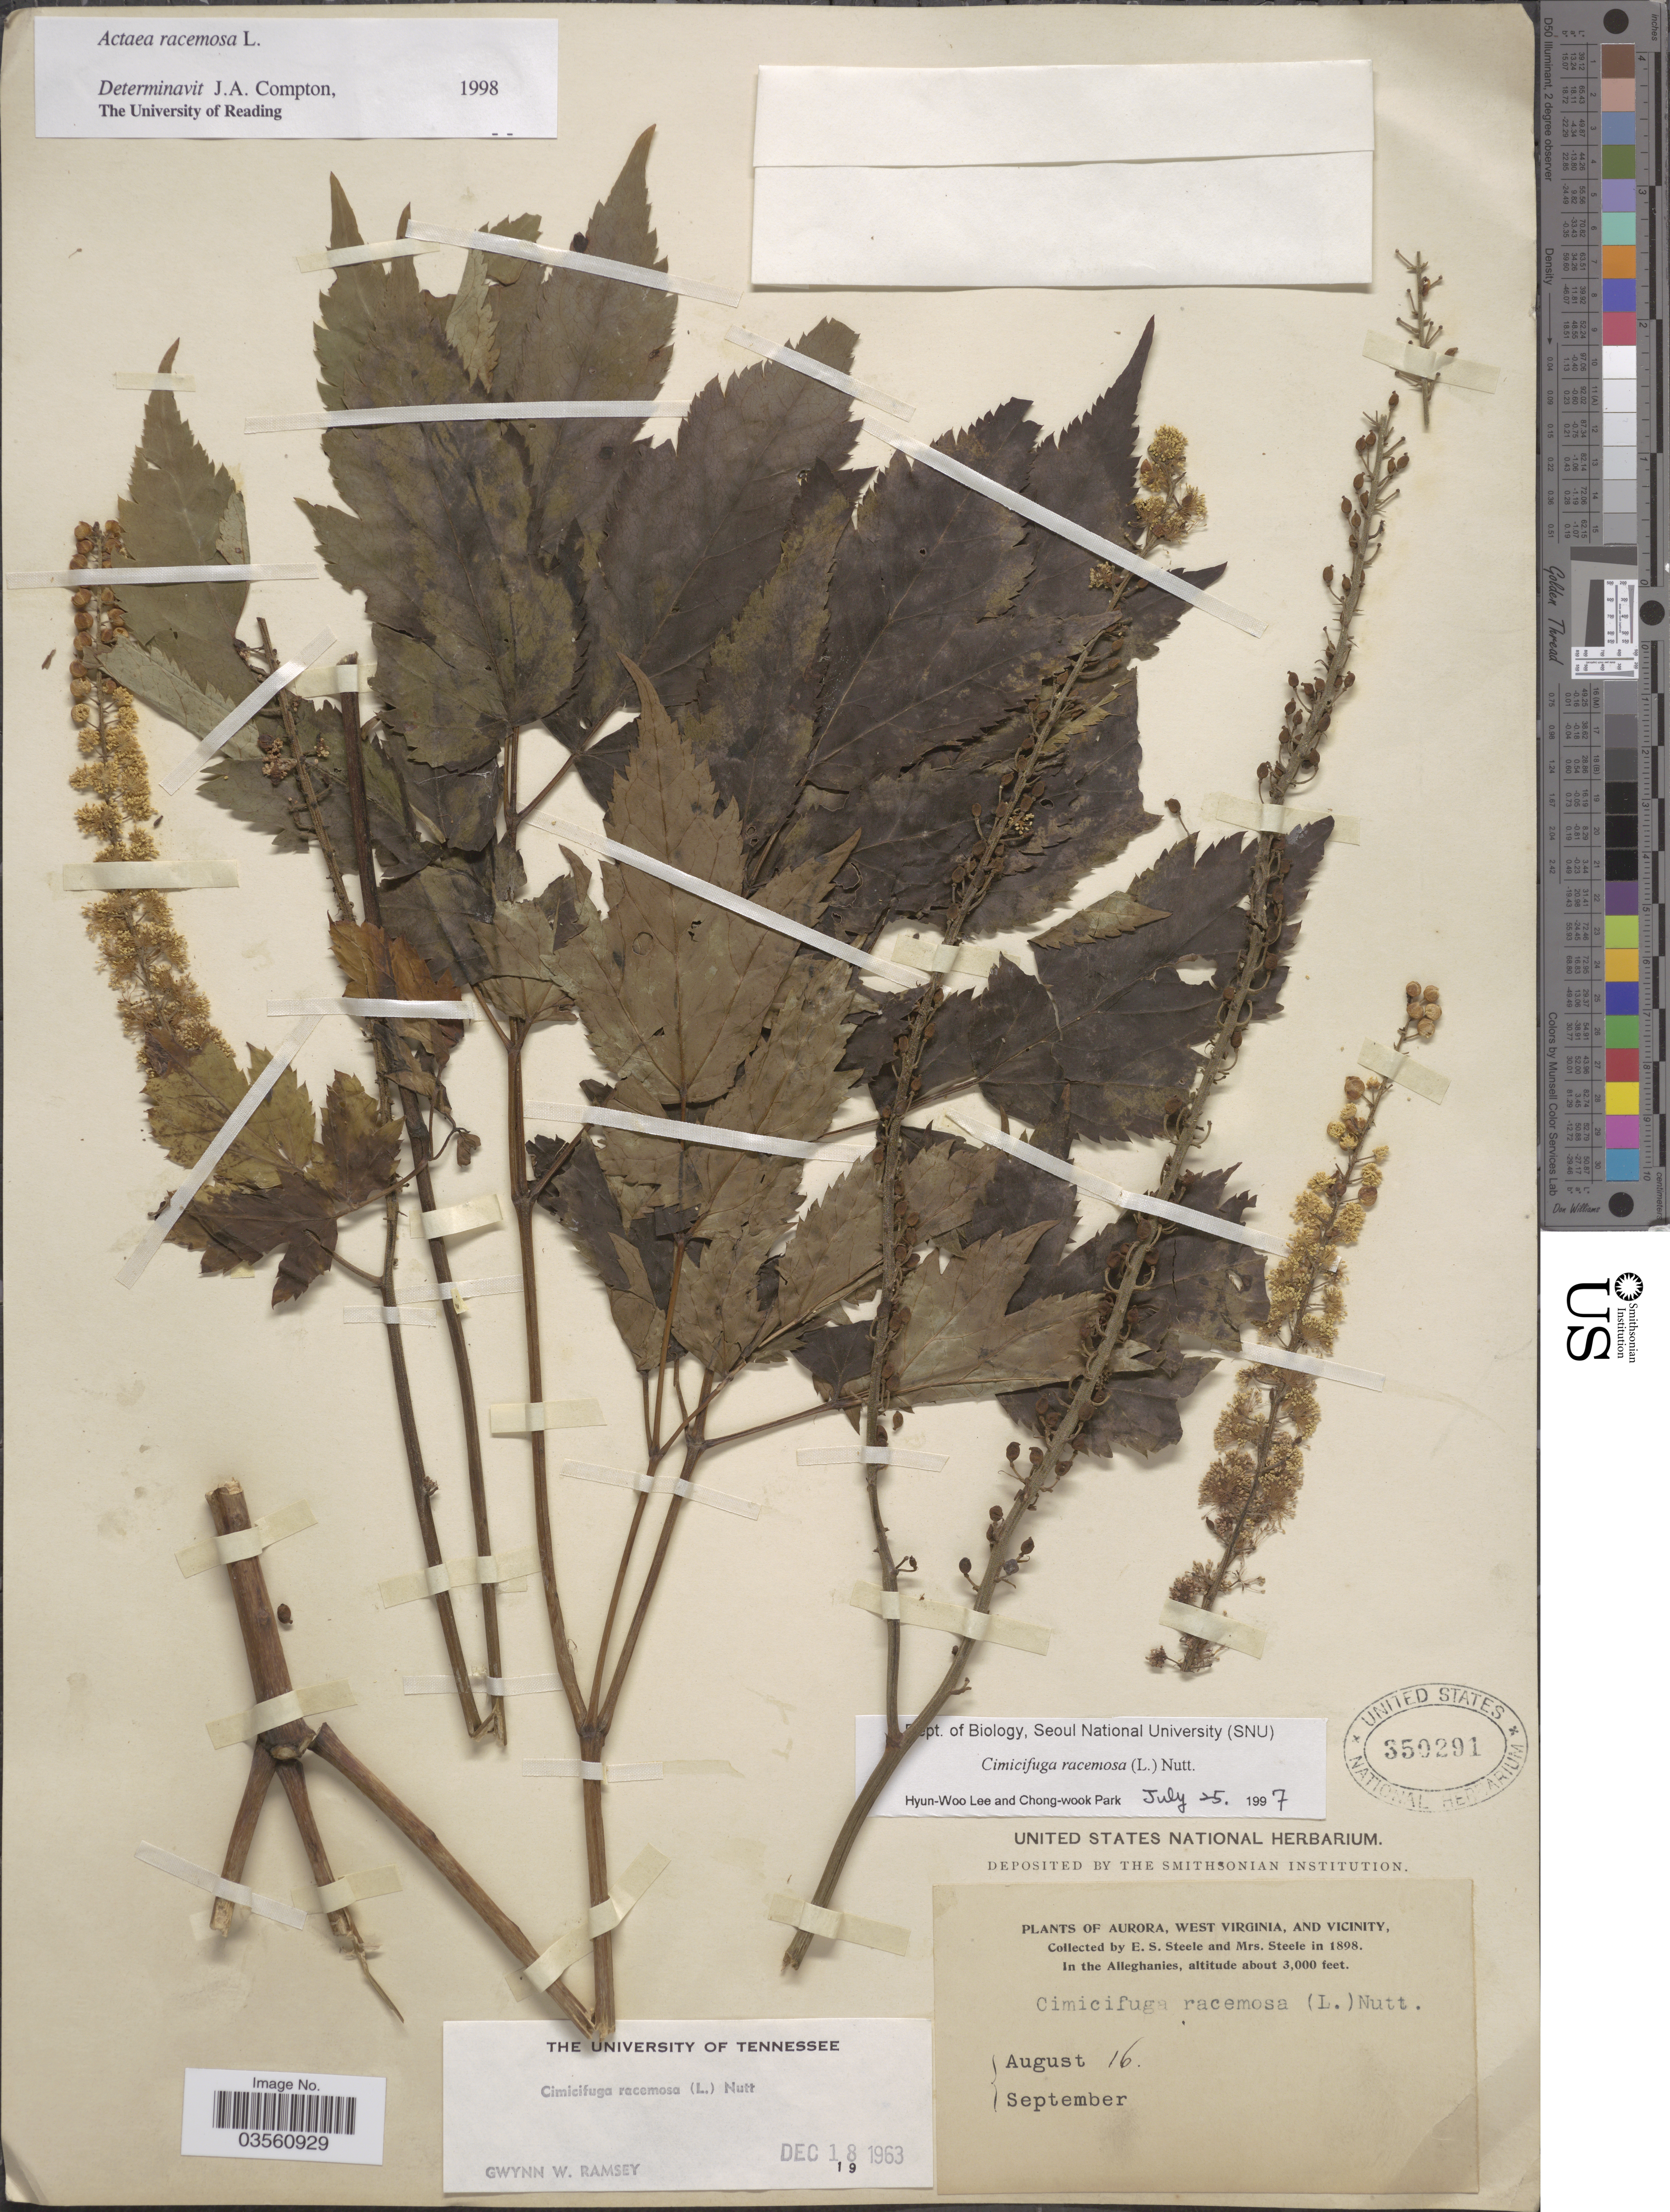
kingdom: Plantae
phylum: Tracheophyta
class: Magnoliopsida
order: Ranunculales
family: Ranunculaceae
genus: Actaea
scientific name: Actaea racemosa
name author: L.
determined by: Compton, J. A.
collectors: E. Steele & Mrs. E. S. Steele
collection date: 1898-08-16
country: United States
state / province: West Virginia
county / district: Preston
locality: Aurora, West Virginia, and Vicinity. In the Alleghanies.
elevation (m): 914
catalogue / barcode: US 350291